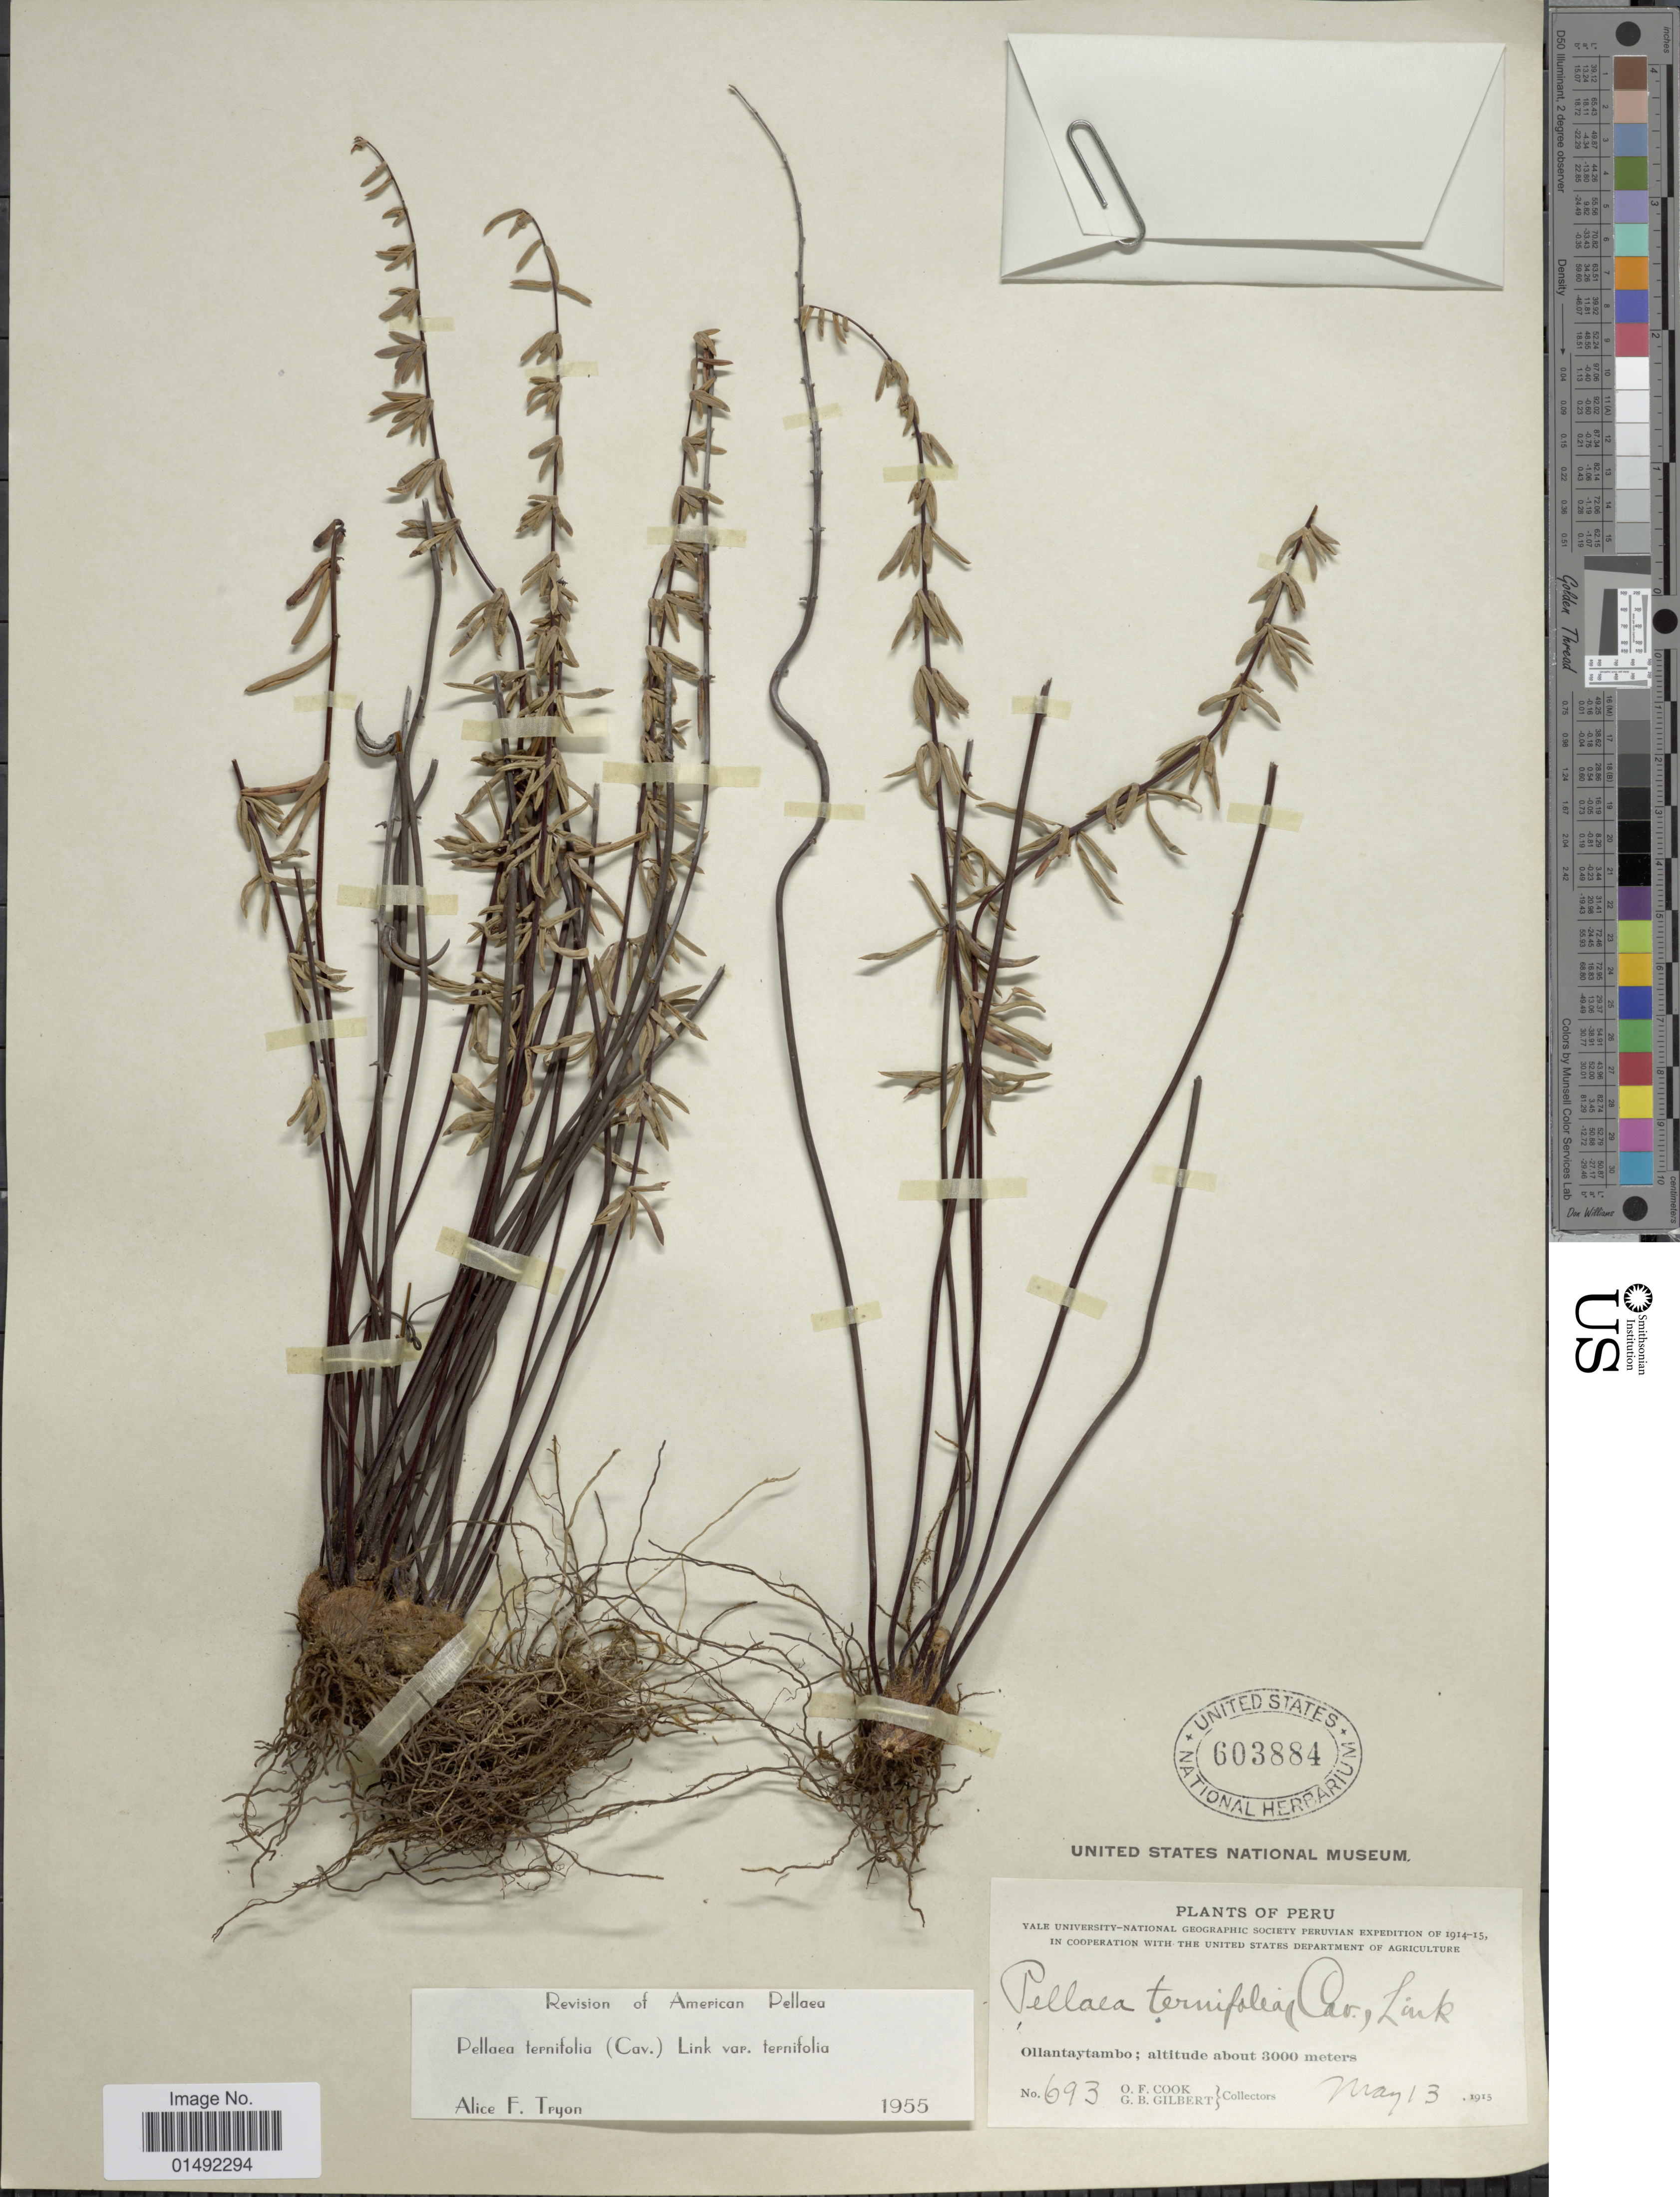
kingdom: Plantae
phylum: Tracheophyta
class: Polypodiopsida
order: Polypodiales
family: Pteridaceae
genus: Pellaea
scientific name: Pellaea ternifolia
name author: (Cav.) Link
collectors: O. F. Cook & G. B. Gilbert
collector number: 693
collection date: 1915-05-13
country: Peru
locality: Ollantaytambo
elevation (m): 3000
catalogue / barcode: US 603884